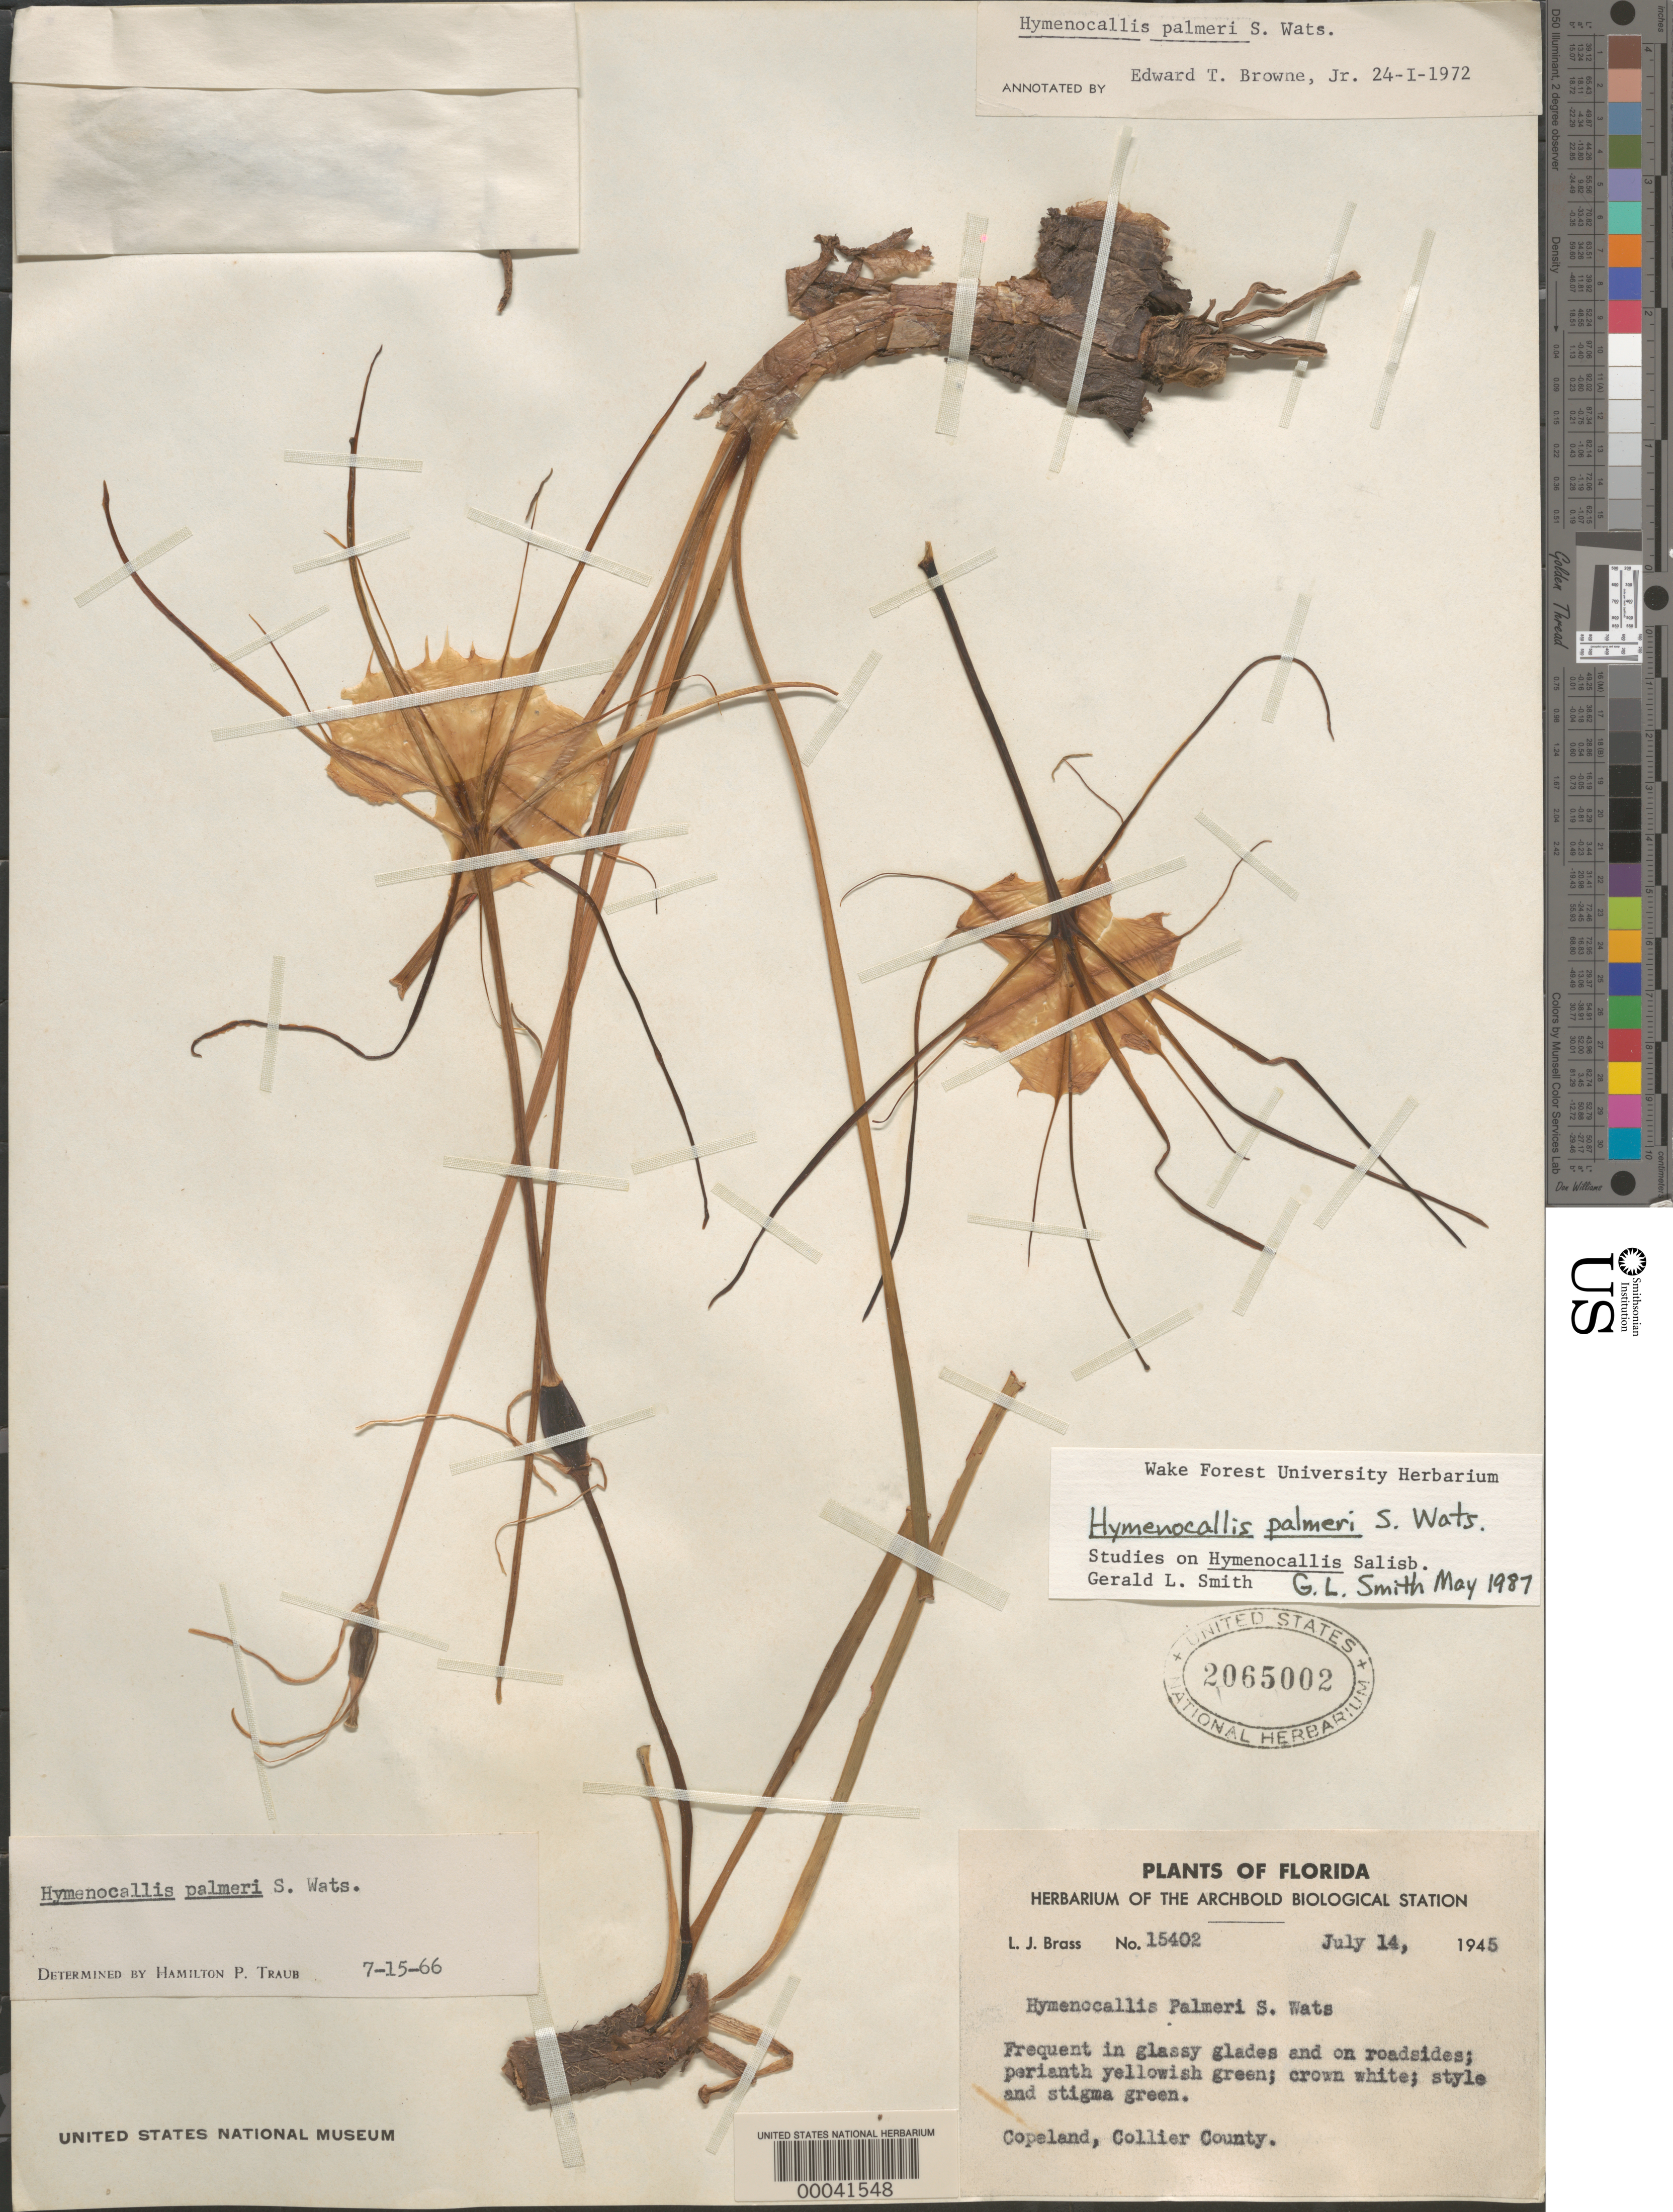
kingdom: Plantae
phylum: Tracheophyta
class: Liliopsida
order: Asparagales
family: Amaryllidaceae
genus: Hymenocallis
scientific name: Hymenocallis palmeri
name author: S. Watson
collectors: L. J. Brass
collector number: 15402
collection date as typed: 14 Jul 1945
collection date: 1945-07-14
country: United States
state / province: Florida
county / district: Collier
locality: Copeland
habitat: Grassy glades and roadsides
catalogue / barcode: US 2065002